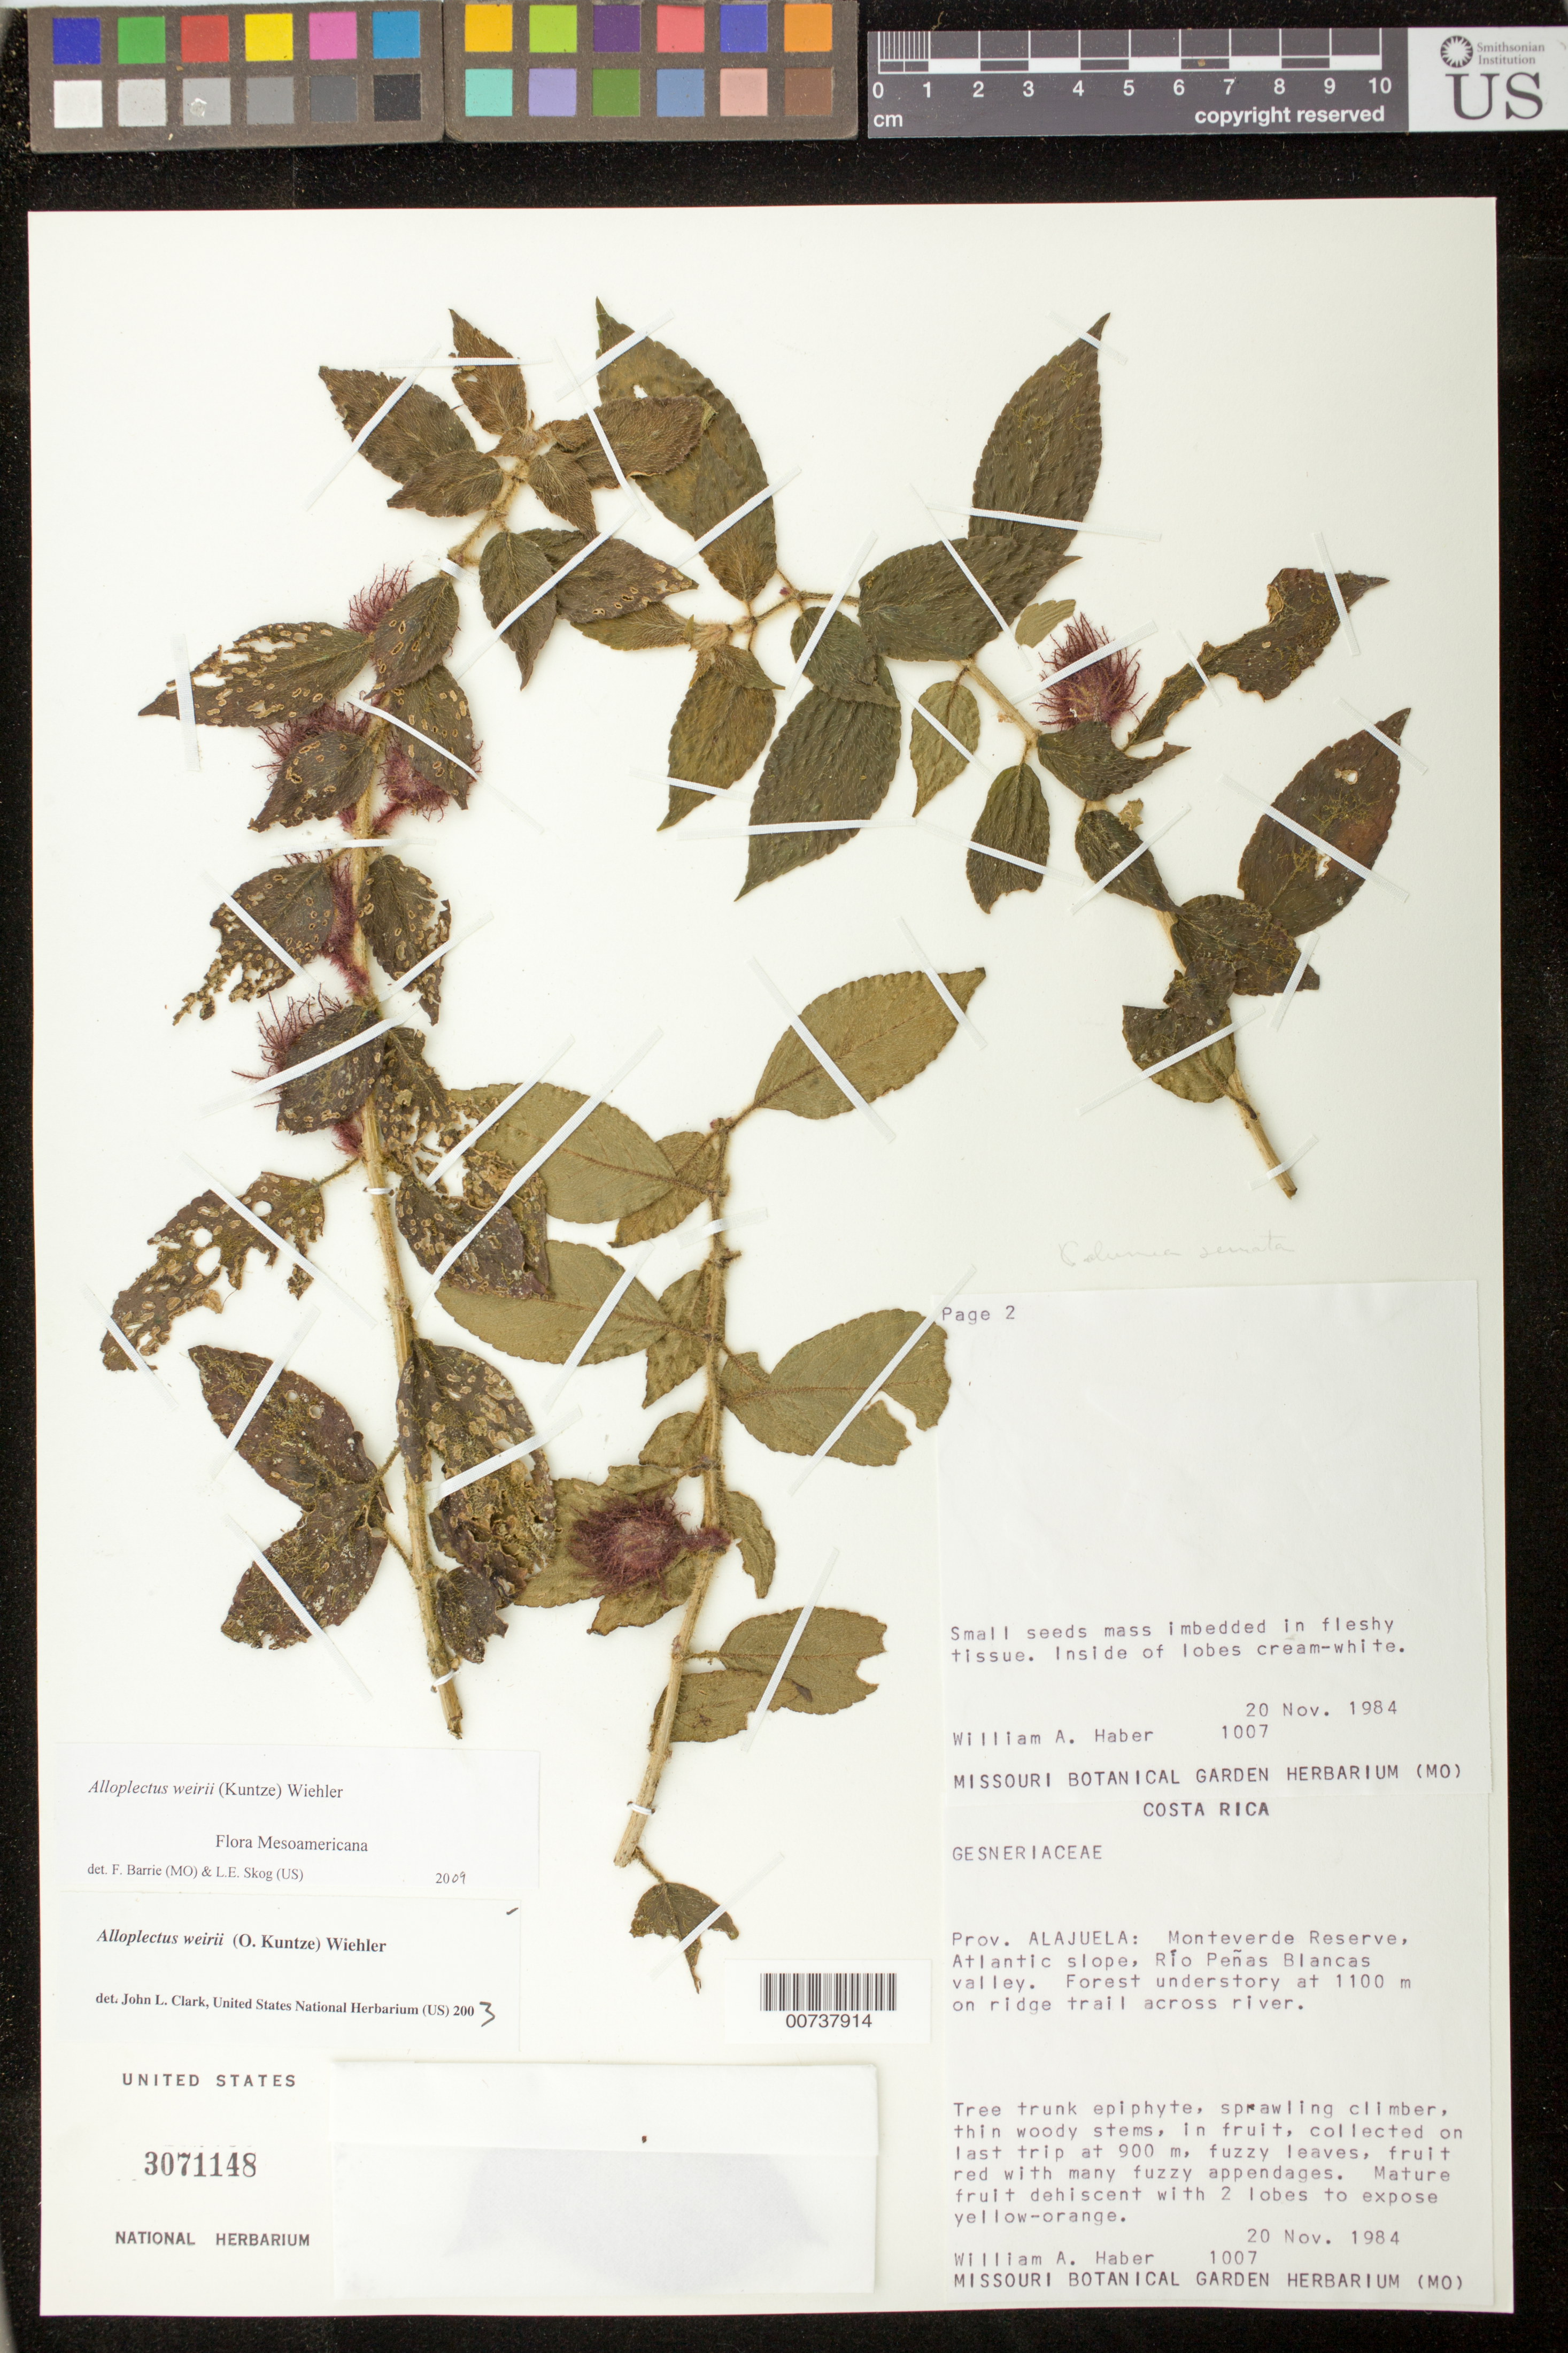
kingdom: Plantae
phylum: Tracheophyta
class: Magnoliopsida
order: Lamiales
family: Gesneriaceae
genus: Alloplectus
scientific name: Alloplectus weirii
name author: (Kuntze) Wiehler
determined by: Barrie, F. R.; Skog, Laurence E.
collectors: W. A. Haber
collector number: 1007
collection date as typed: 24 Nov 1984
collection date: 1984-11-24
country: Costa Rica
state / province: Alajuela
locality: Monteverde Reserve, Atlantic slope, Río Peñas Blancas valley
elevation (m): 900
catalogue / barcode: US 3071148